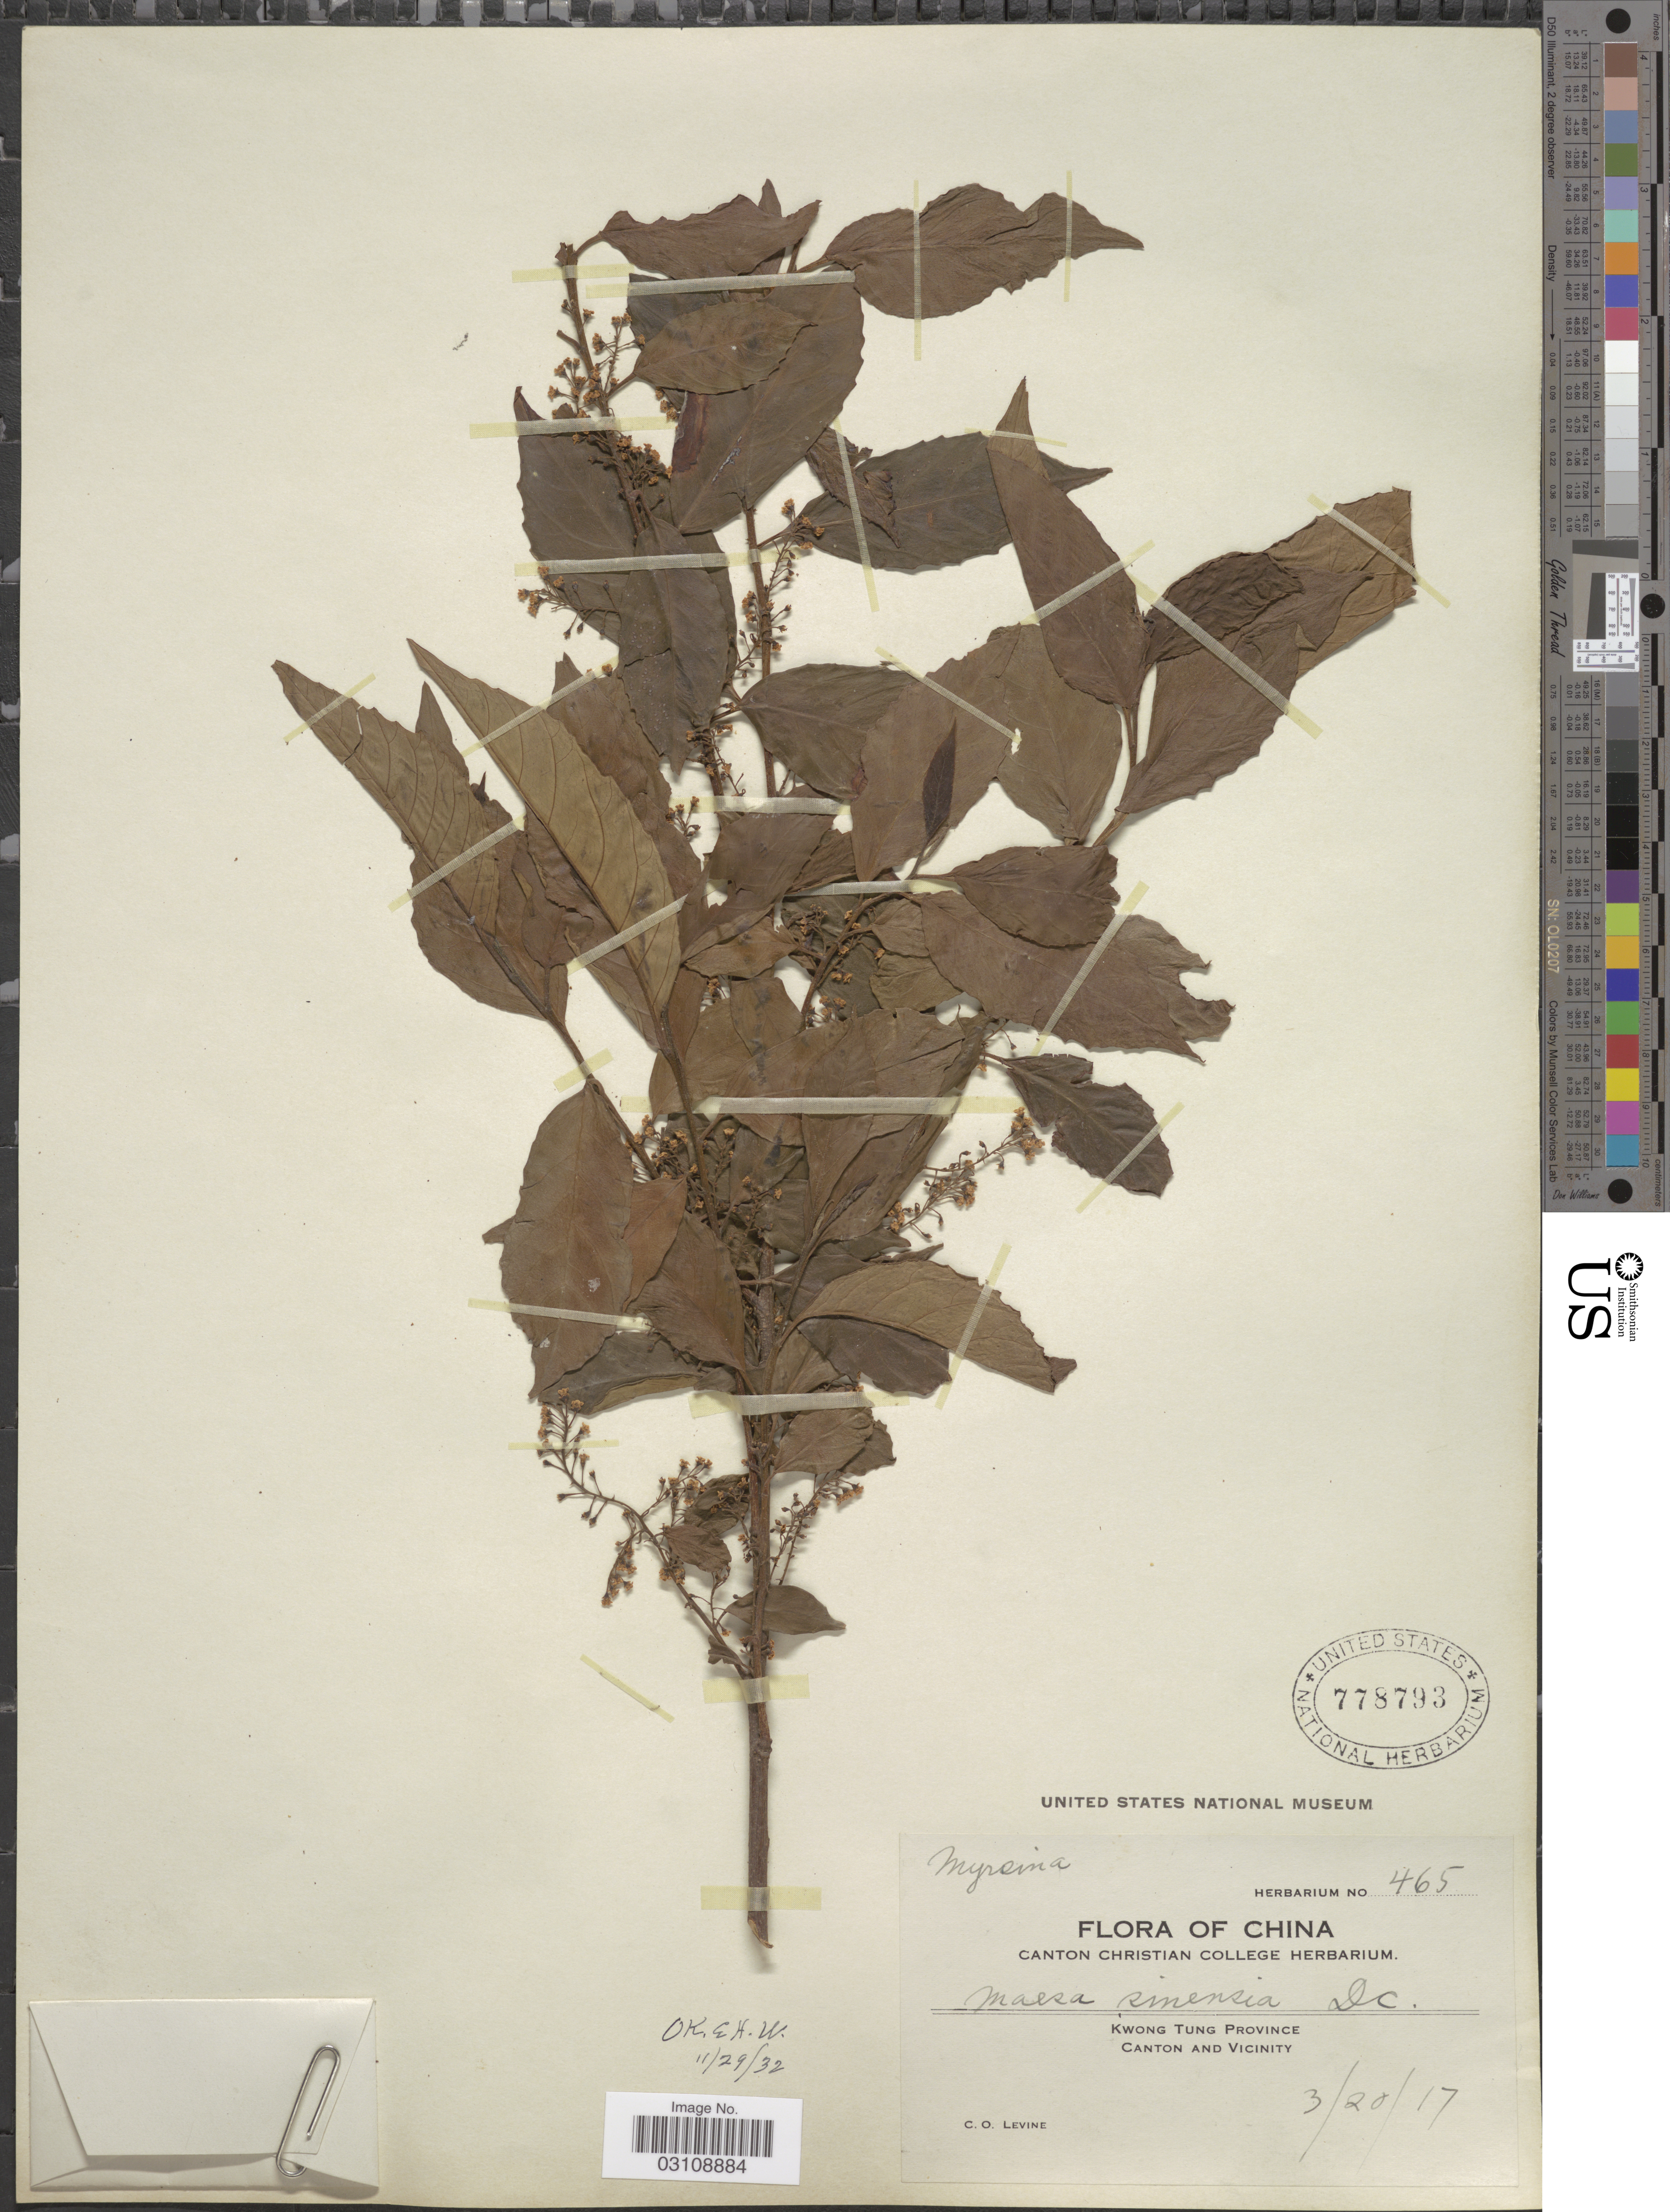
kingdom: Plantae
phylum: Tracheophyta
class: Magnoliopsida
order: Ericales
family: Primulaceae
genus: Maesa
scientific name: Maesa perlaria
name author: (Lour.) Merr.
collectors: C. O. Levine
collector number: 465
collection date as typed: Transcribed d/m/y: 20/3/17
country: China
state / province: Guangdong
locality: Kwong Tung Province. Canton and Vicinity.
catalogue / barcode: US 778793